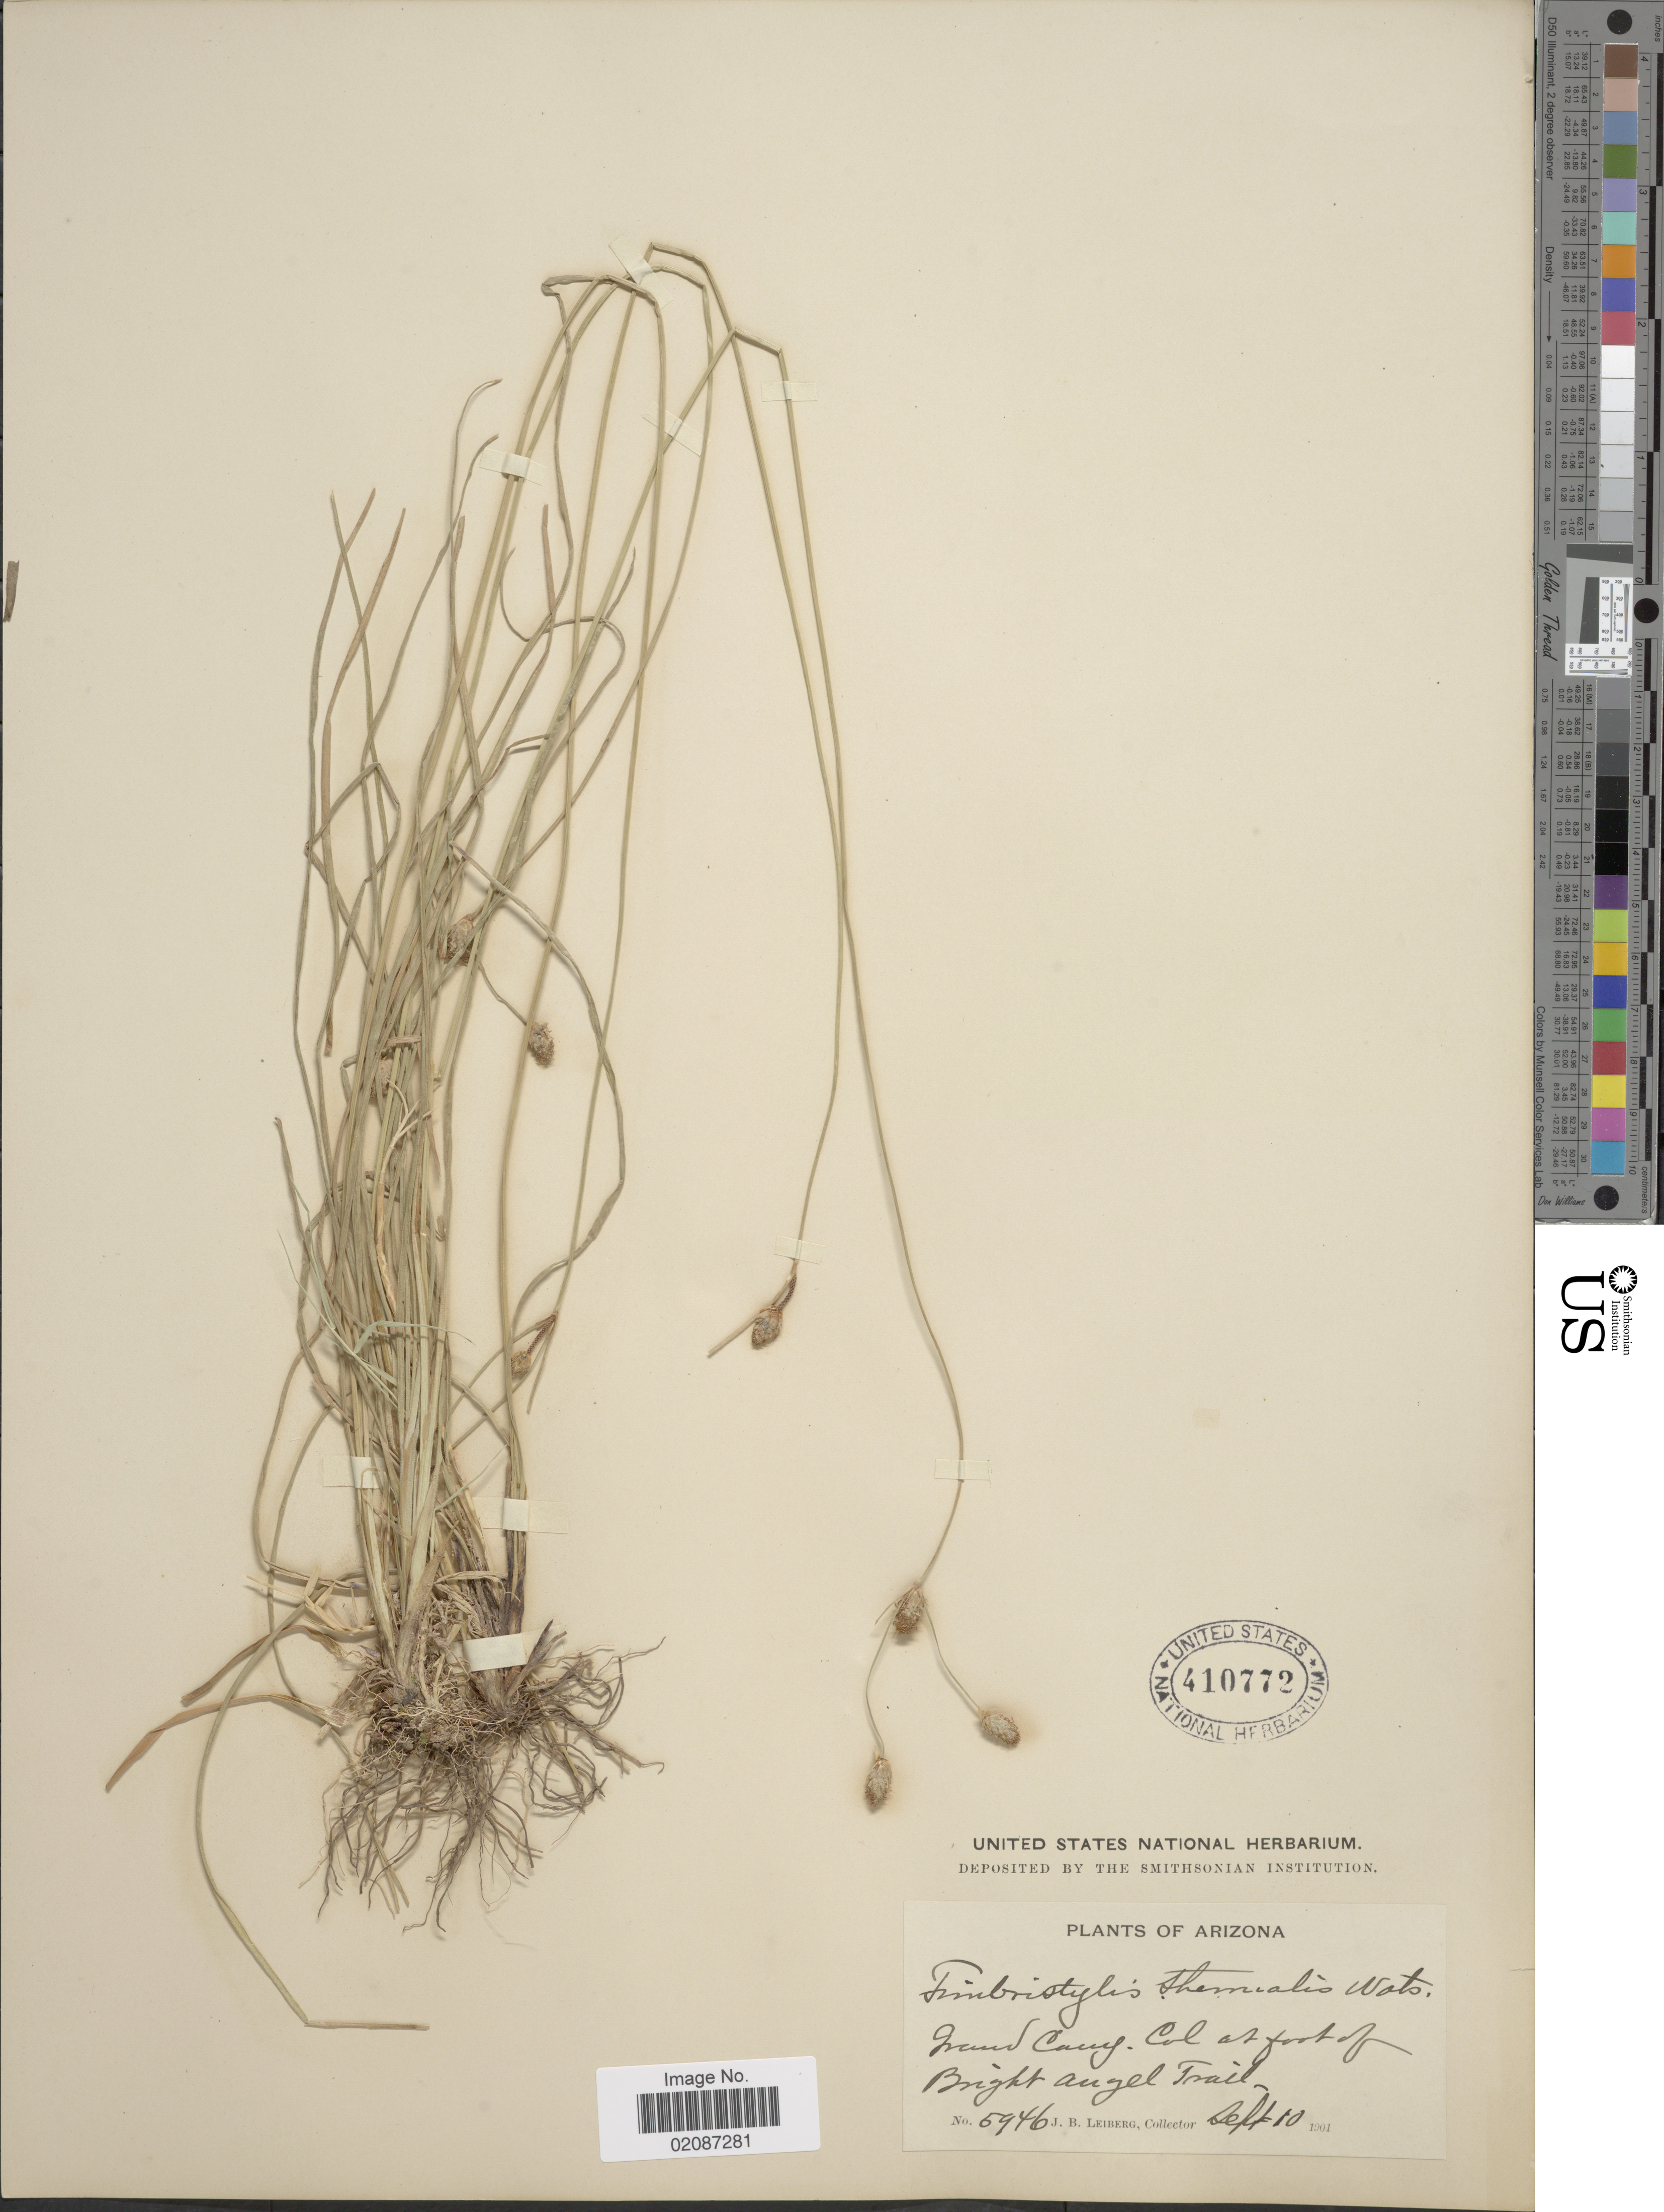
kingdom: Plantae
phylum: Tracheophyta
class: Liliopsida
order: Poales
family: Cyperaceae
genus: Fimbristylis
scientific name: Fimbristylis thermalis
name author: S. Watson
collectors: J. B. Leiberg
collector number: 5946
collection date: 1901-09-10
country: United States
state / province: Arizona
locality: Grand Cany. Col At foot of Bright Angel Trail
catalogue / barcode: US 410772